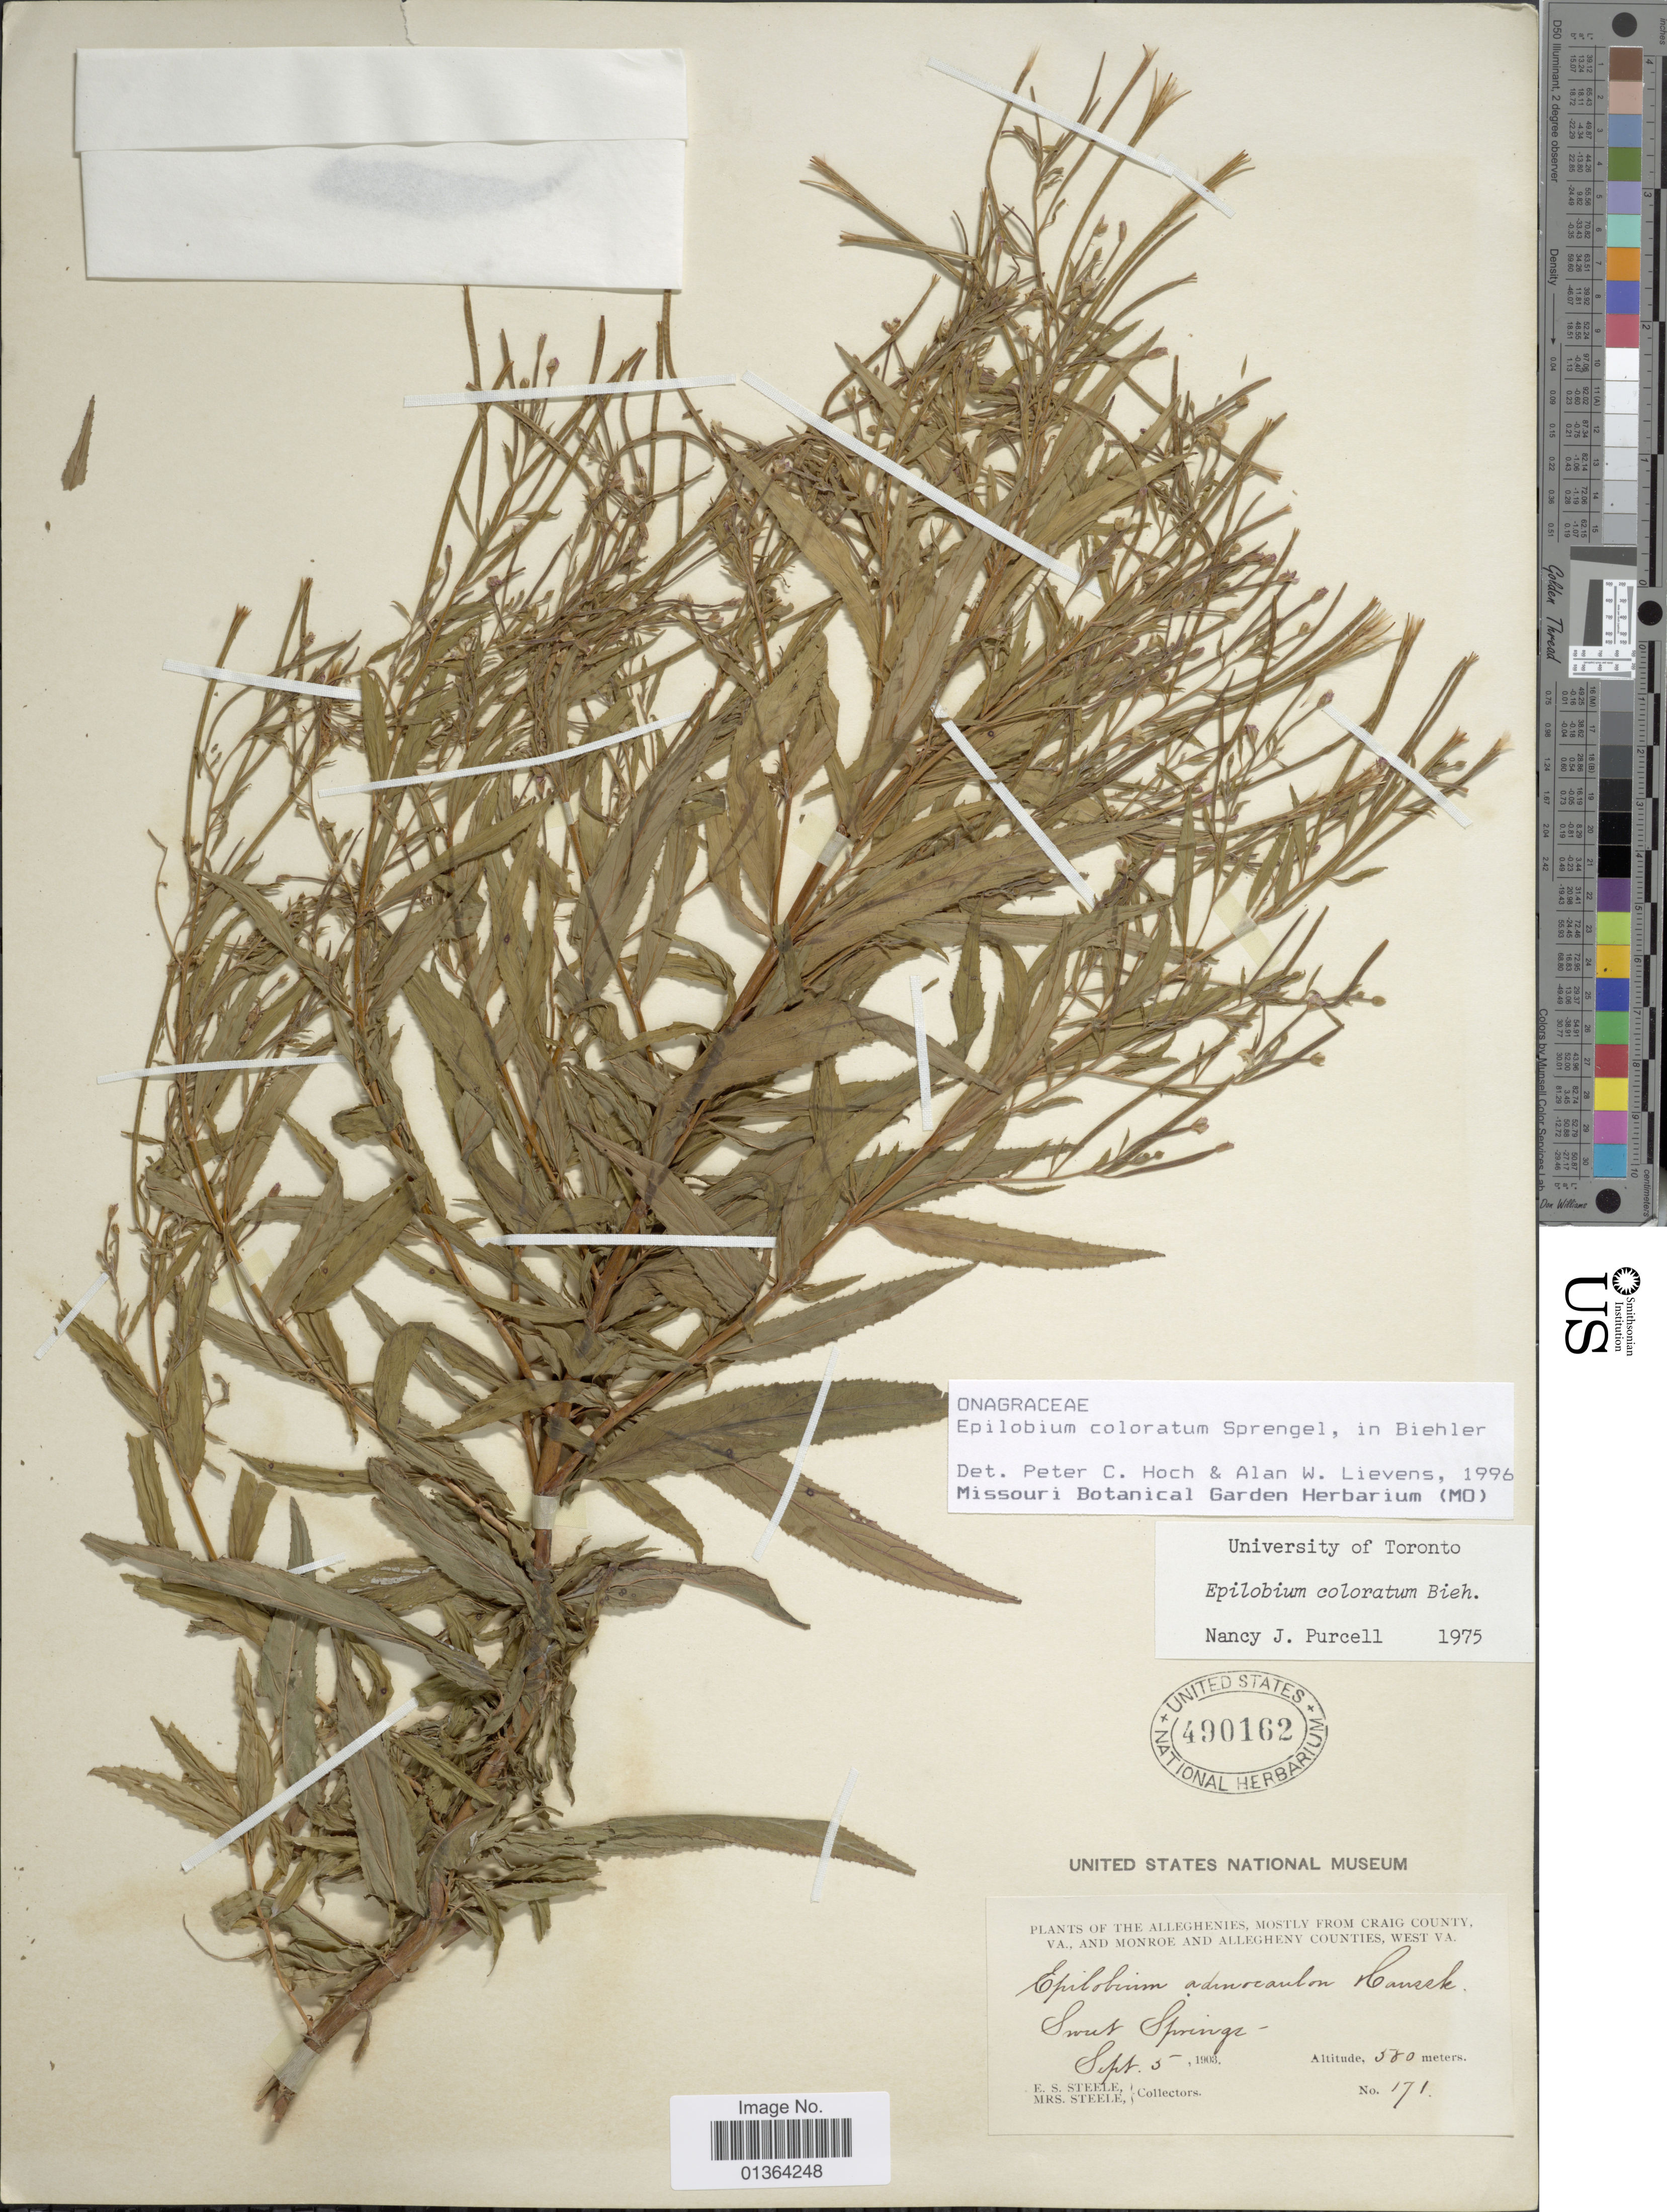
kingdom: Plantae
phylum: Tracheophyta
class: Magnoliopsida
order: Myrtales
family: Onagraceae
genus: Epilobium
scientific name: Epilobium coloratum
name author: Biehler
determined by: Hoch, P. C.; Lievens, A. W.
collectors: E. Steele & Mrs. E. S. Steele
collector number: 171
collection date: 1903-09-05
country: United States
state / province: West Virginia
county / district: Monroe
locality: Sweet Springs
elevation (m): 580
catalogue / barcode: US 490162